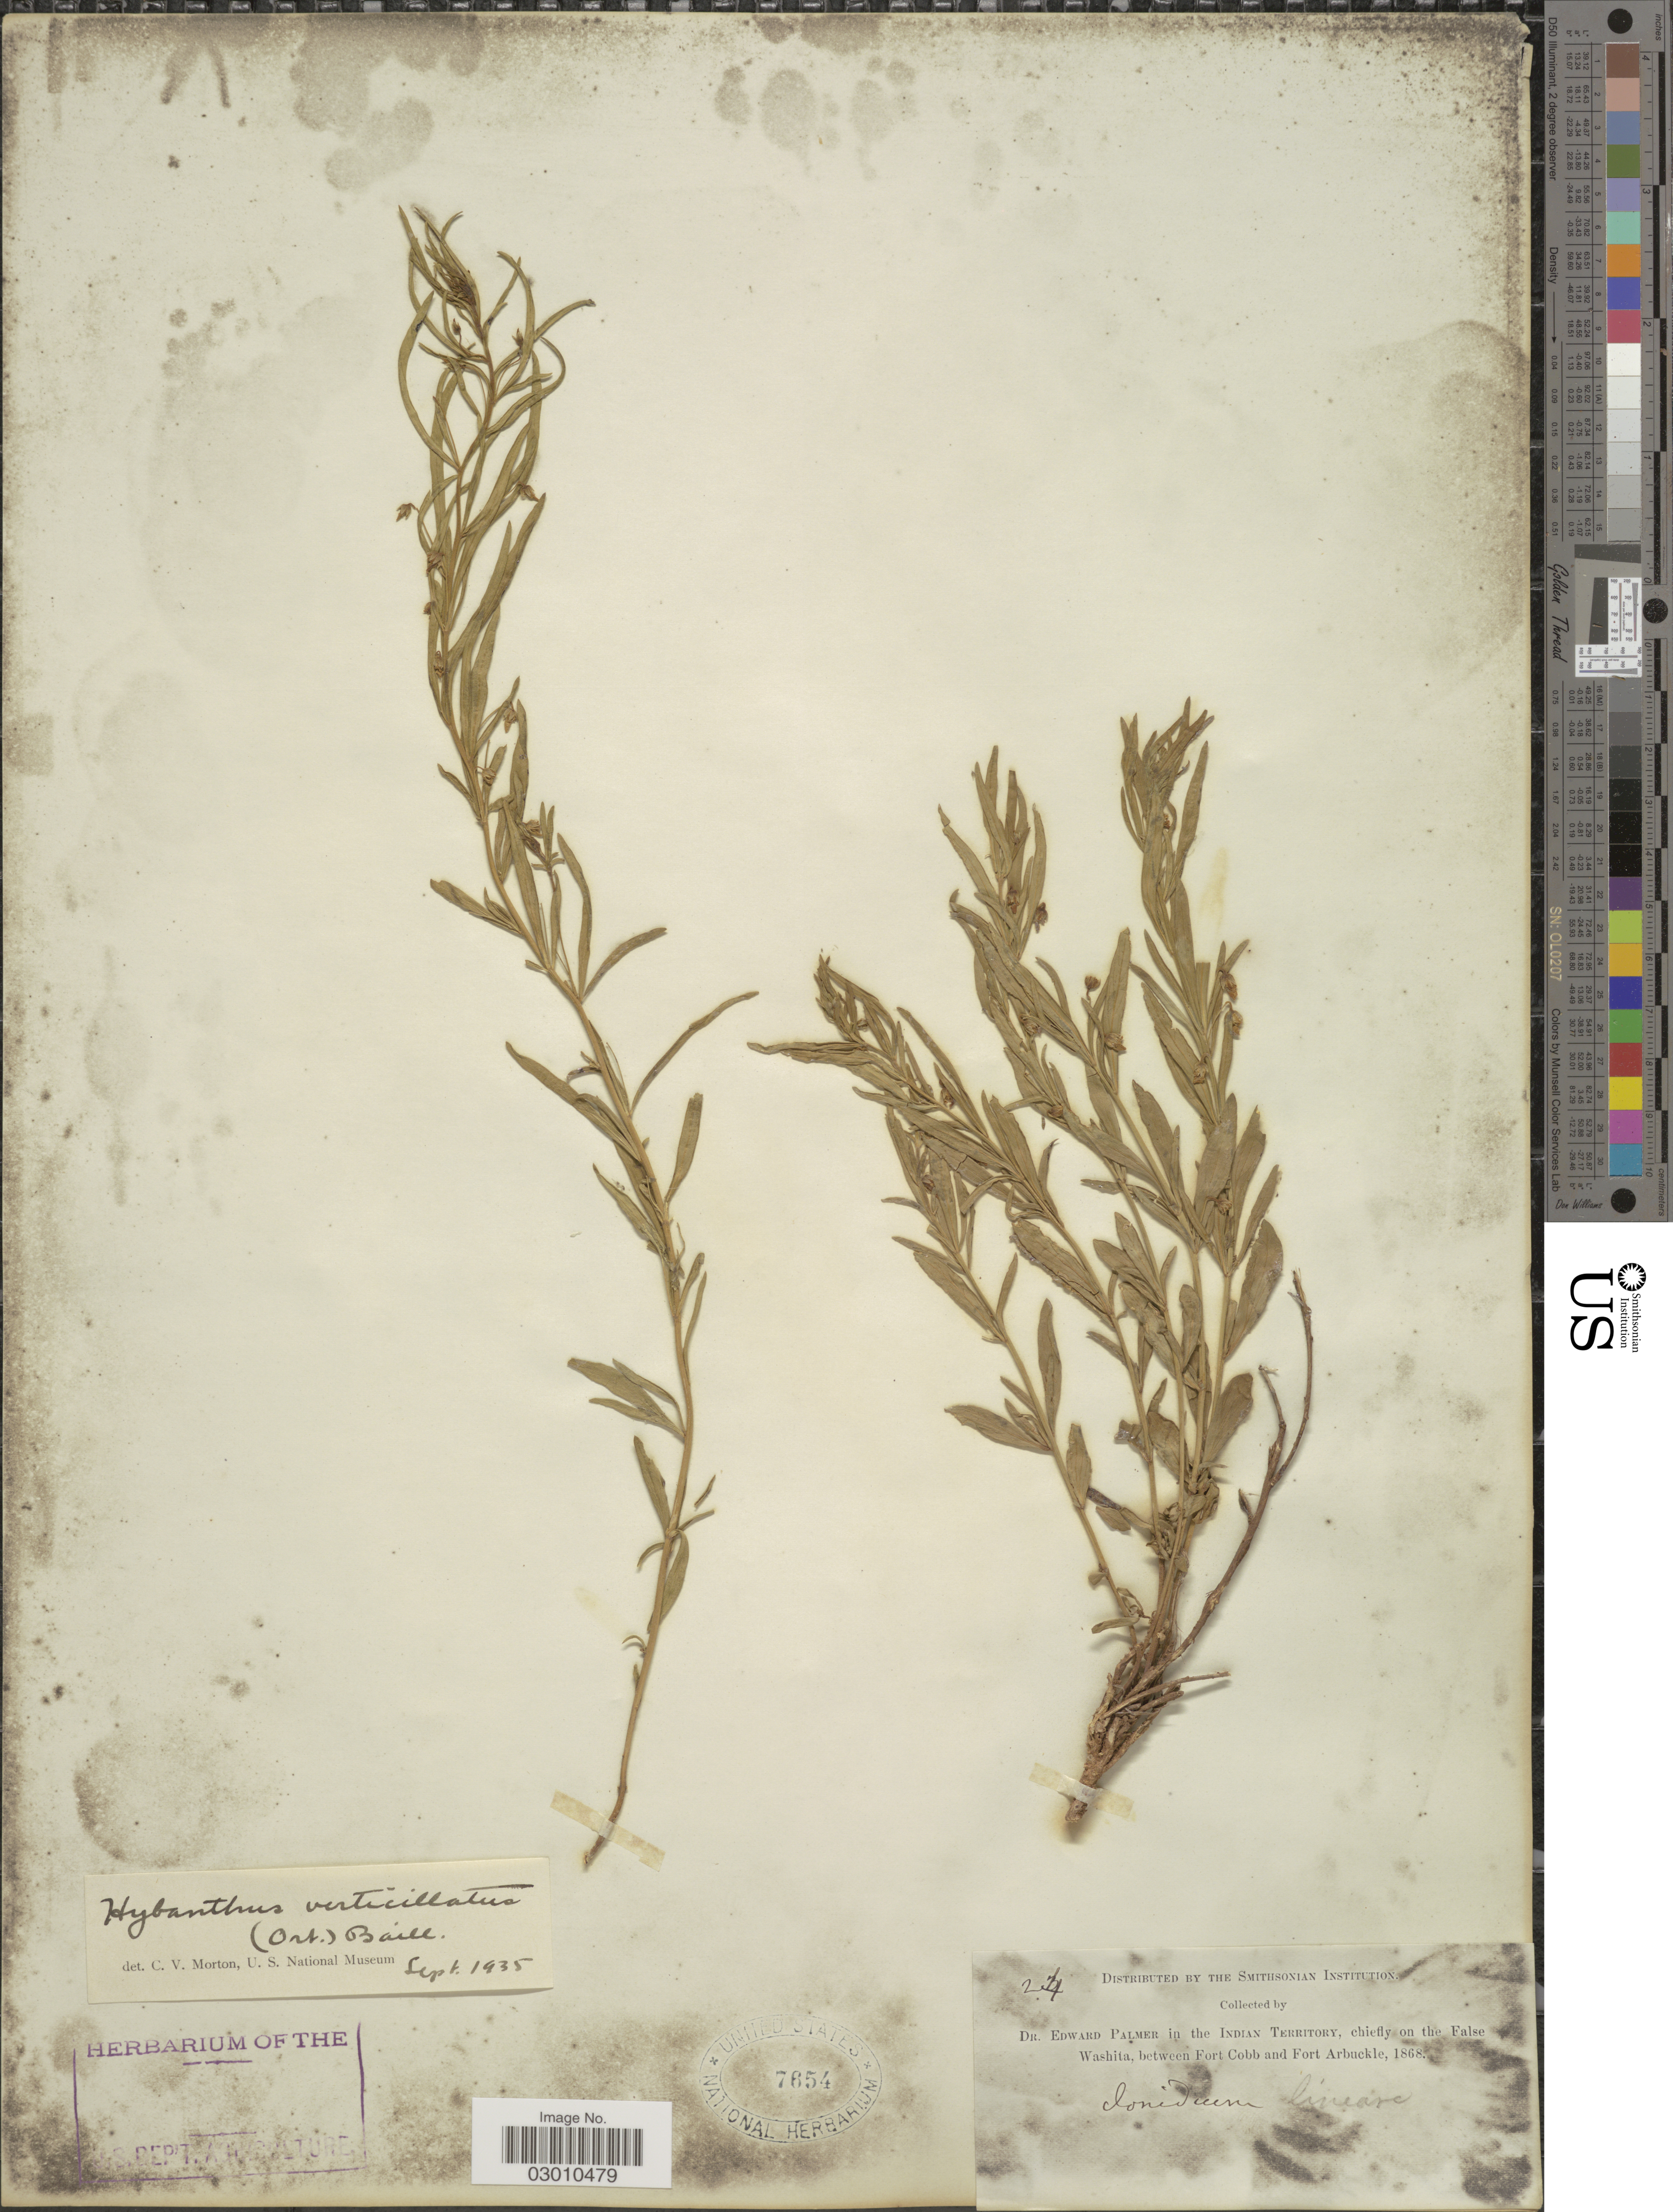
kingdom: Plantae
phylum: Tracheophyta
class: Magnoliopsida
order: Malpighiales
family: Violaceae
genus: Pombalia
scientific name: Pombalia verticillata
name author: (Ortega) Paula-Souza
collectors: E. Palmer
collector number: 24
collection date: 1868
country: United States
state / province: Oklahoma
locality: In the Indian Territory, chiefly on the False Washita, between Fort Cobb and Fort Arbuckle.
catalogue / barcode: US 7654